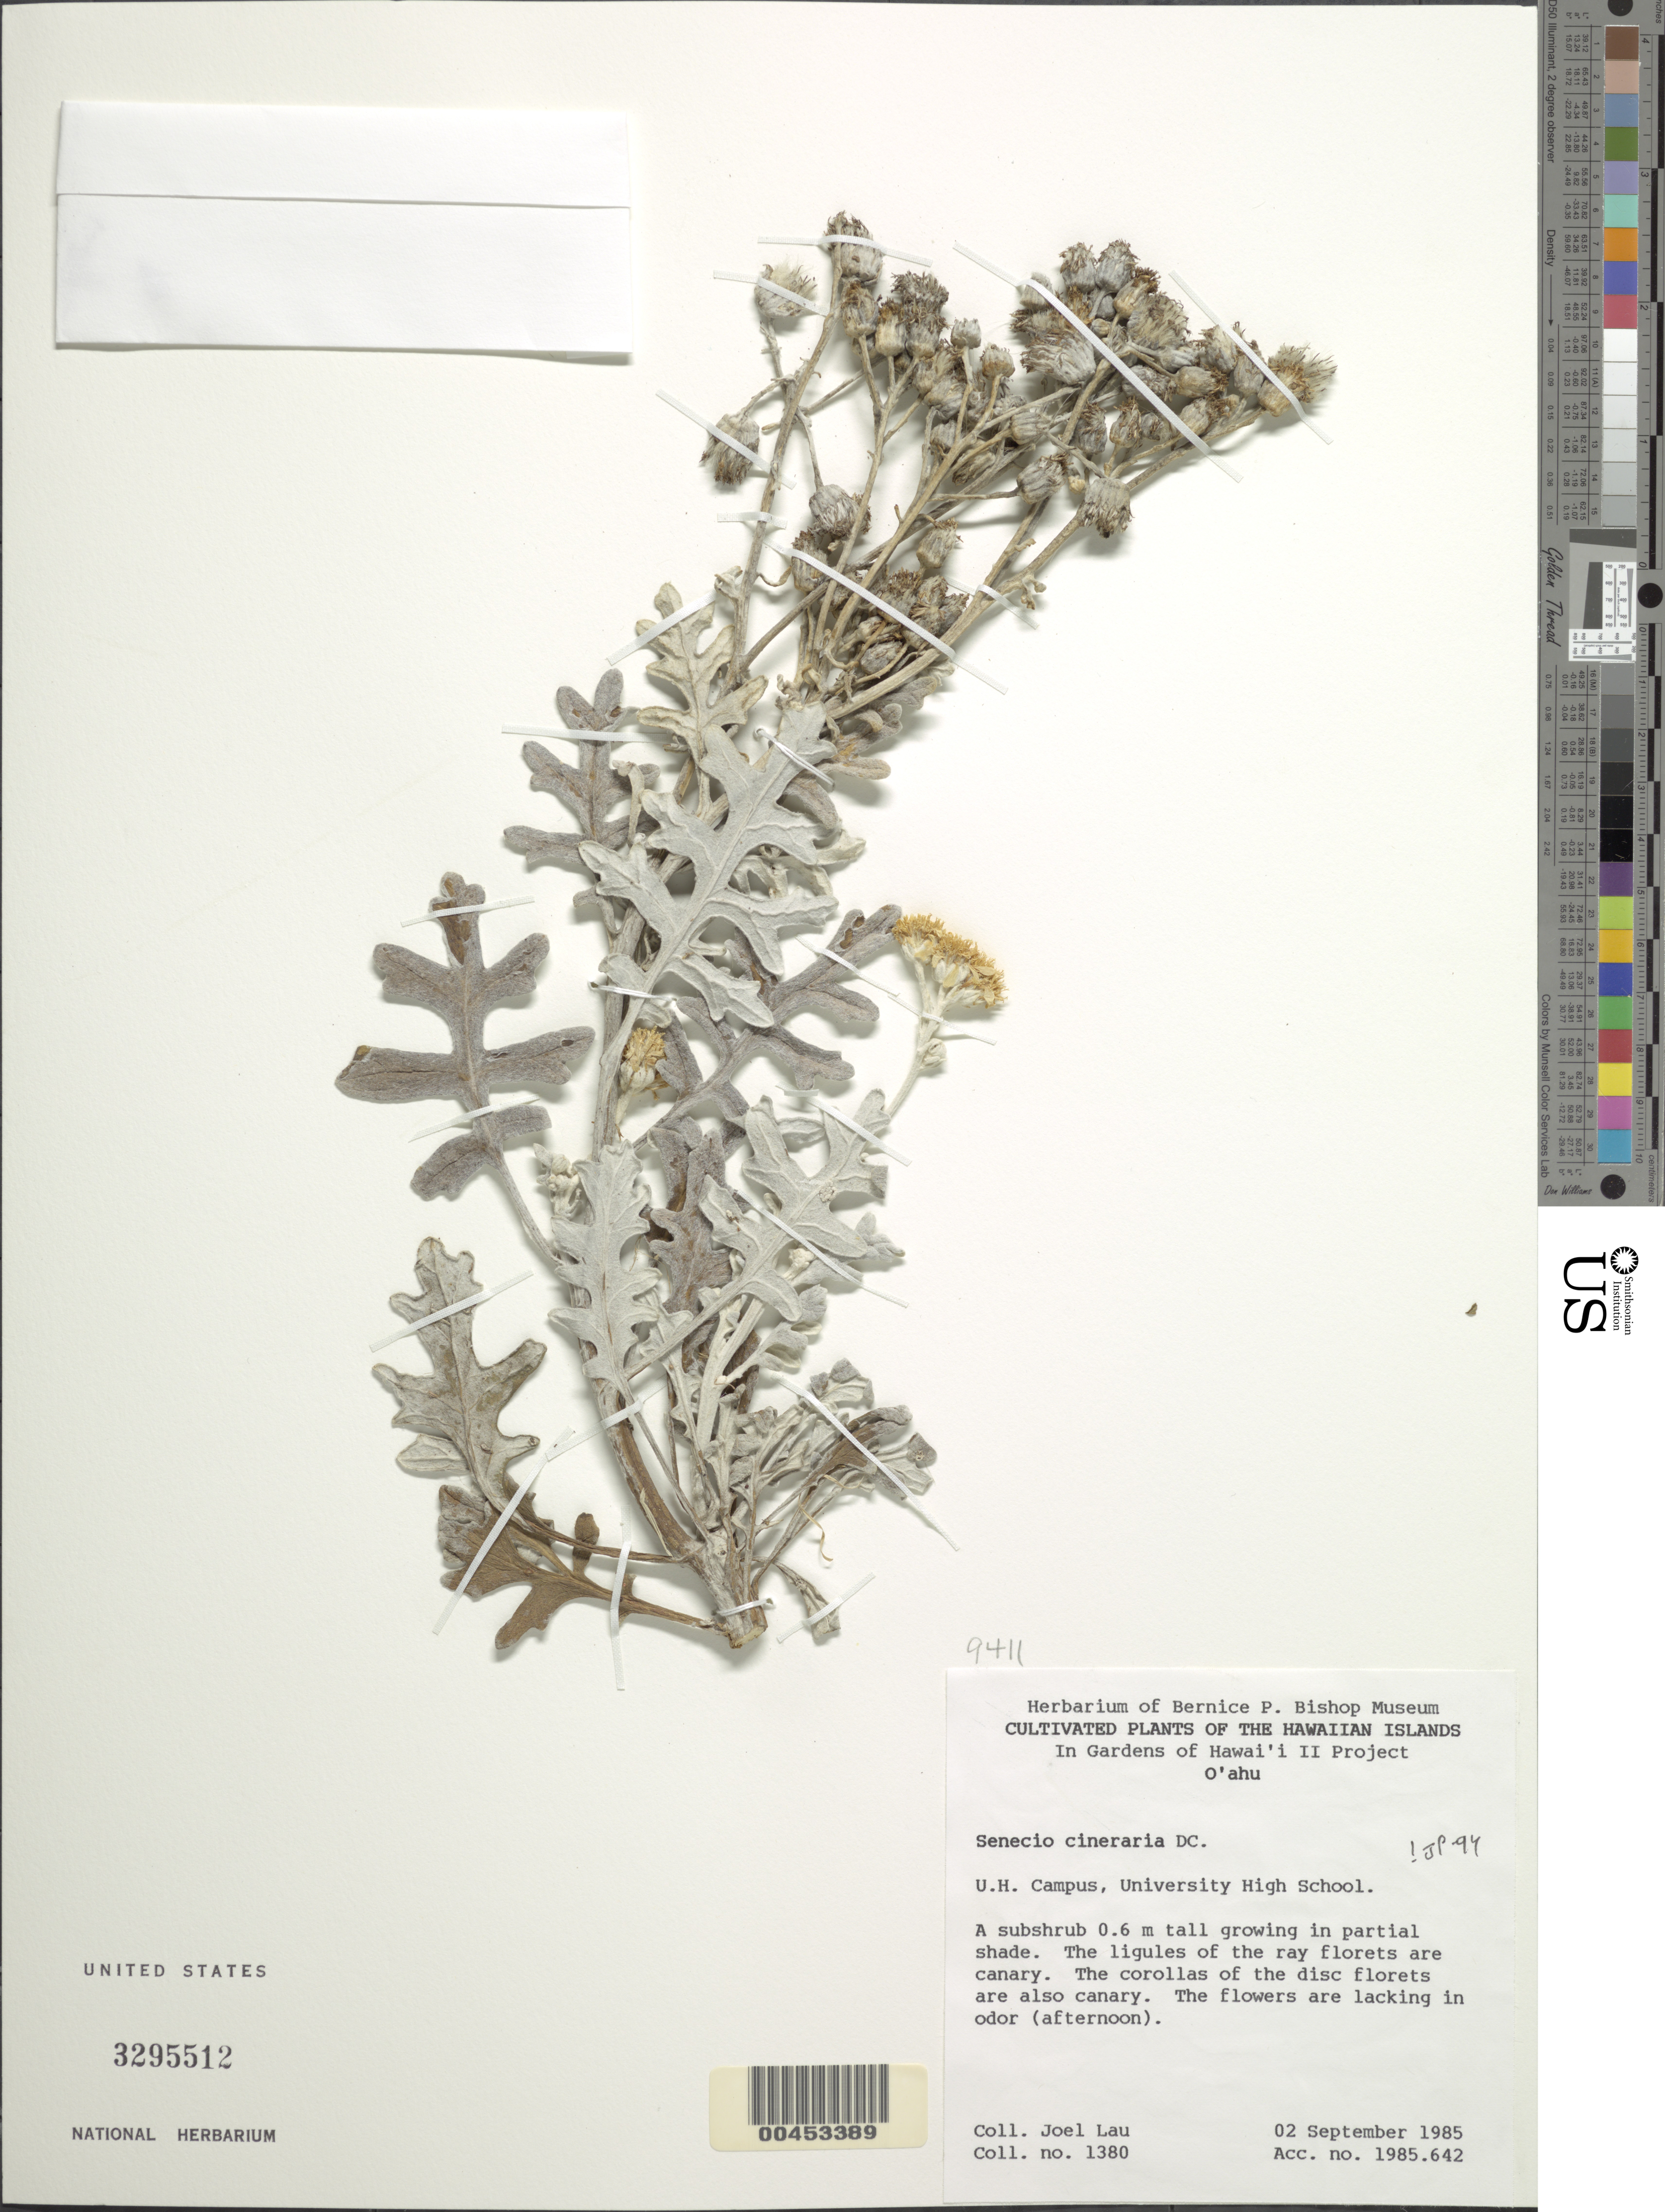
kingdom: Plantae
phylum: Tracheophyta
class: Magnoliopsida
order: Asterales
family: Asteraceae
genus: Jacobaea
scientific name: Jacobaea maritima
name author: (L.) Pelser & Meijden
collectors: J. Lau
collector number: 1380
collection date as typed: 2 Sep 1985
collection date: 1985-09-02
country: United States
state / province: Hawaii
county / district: Honolulu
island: Oahu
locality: U.H. Campus, University High School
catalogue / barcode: US 3295512